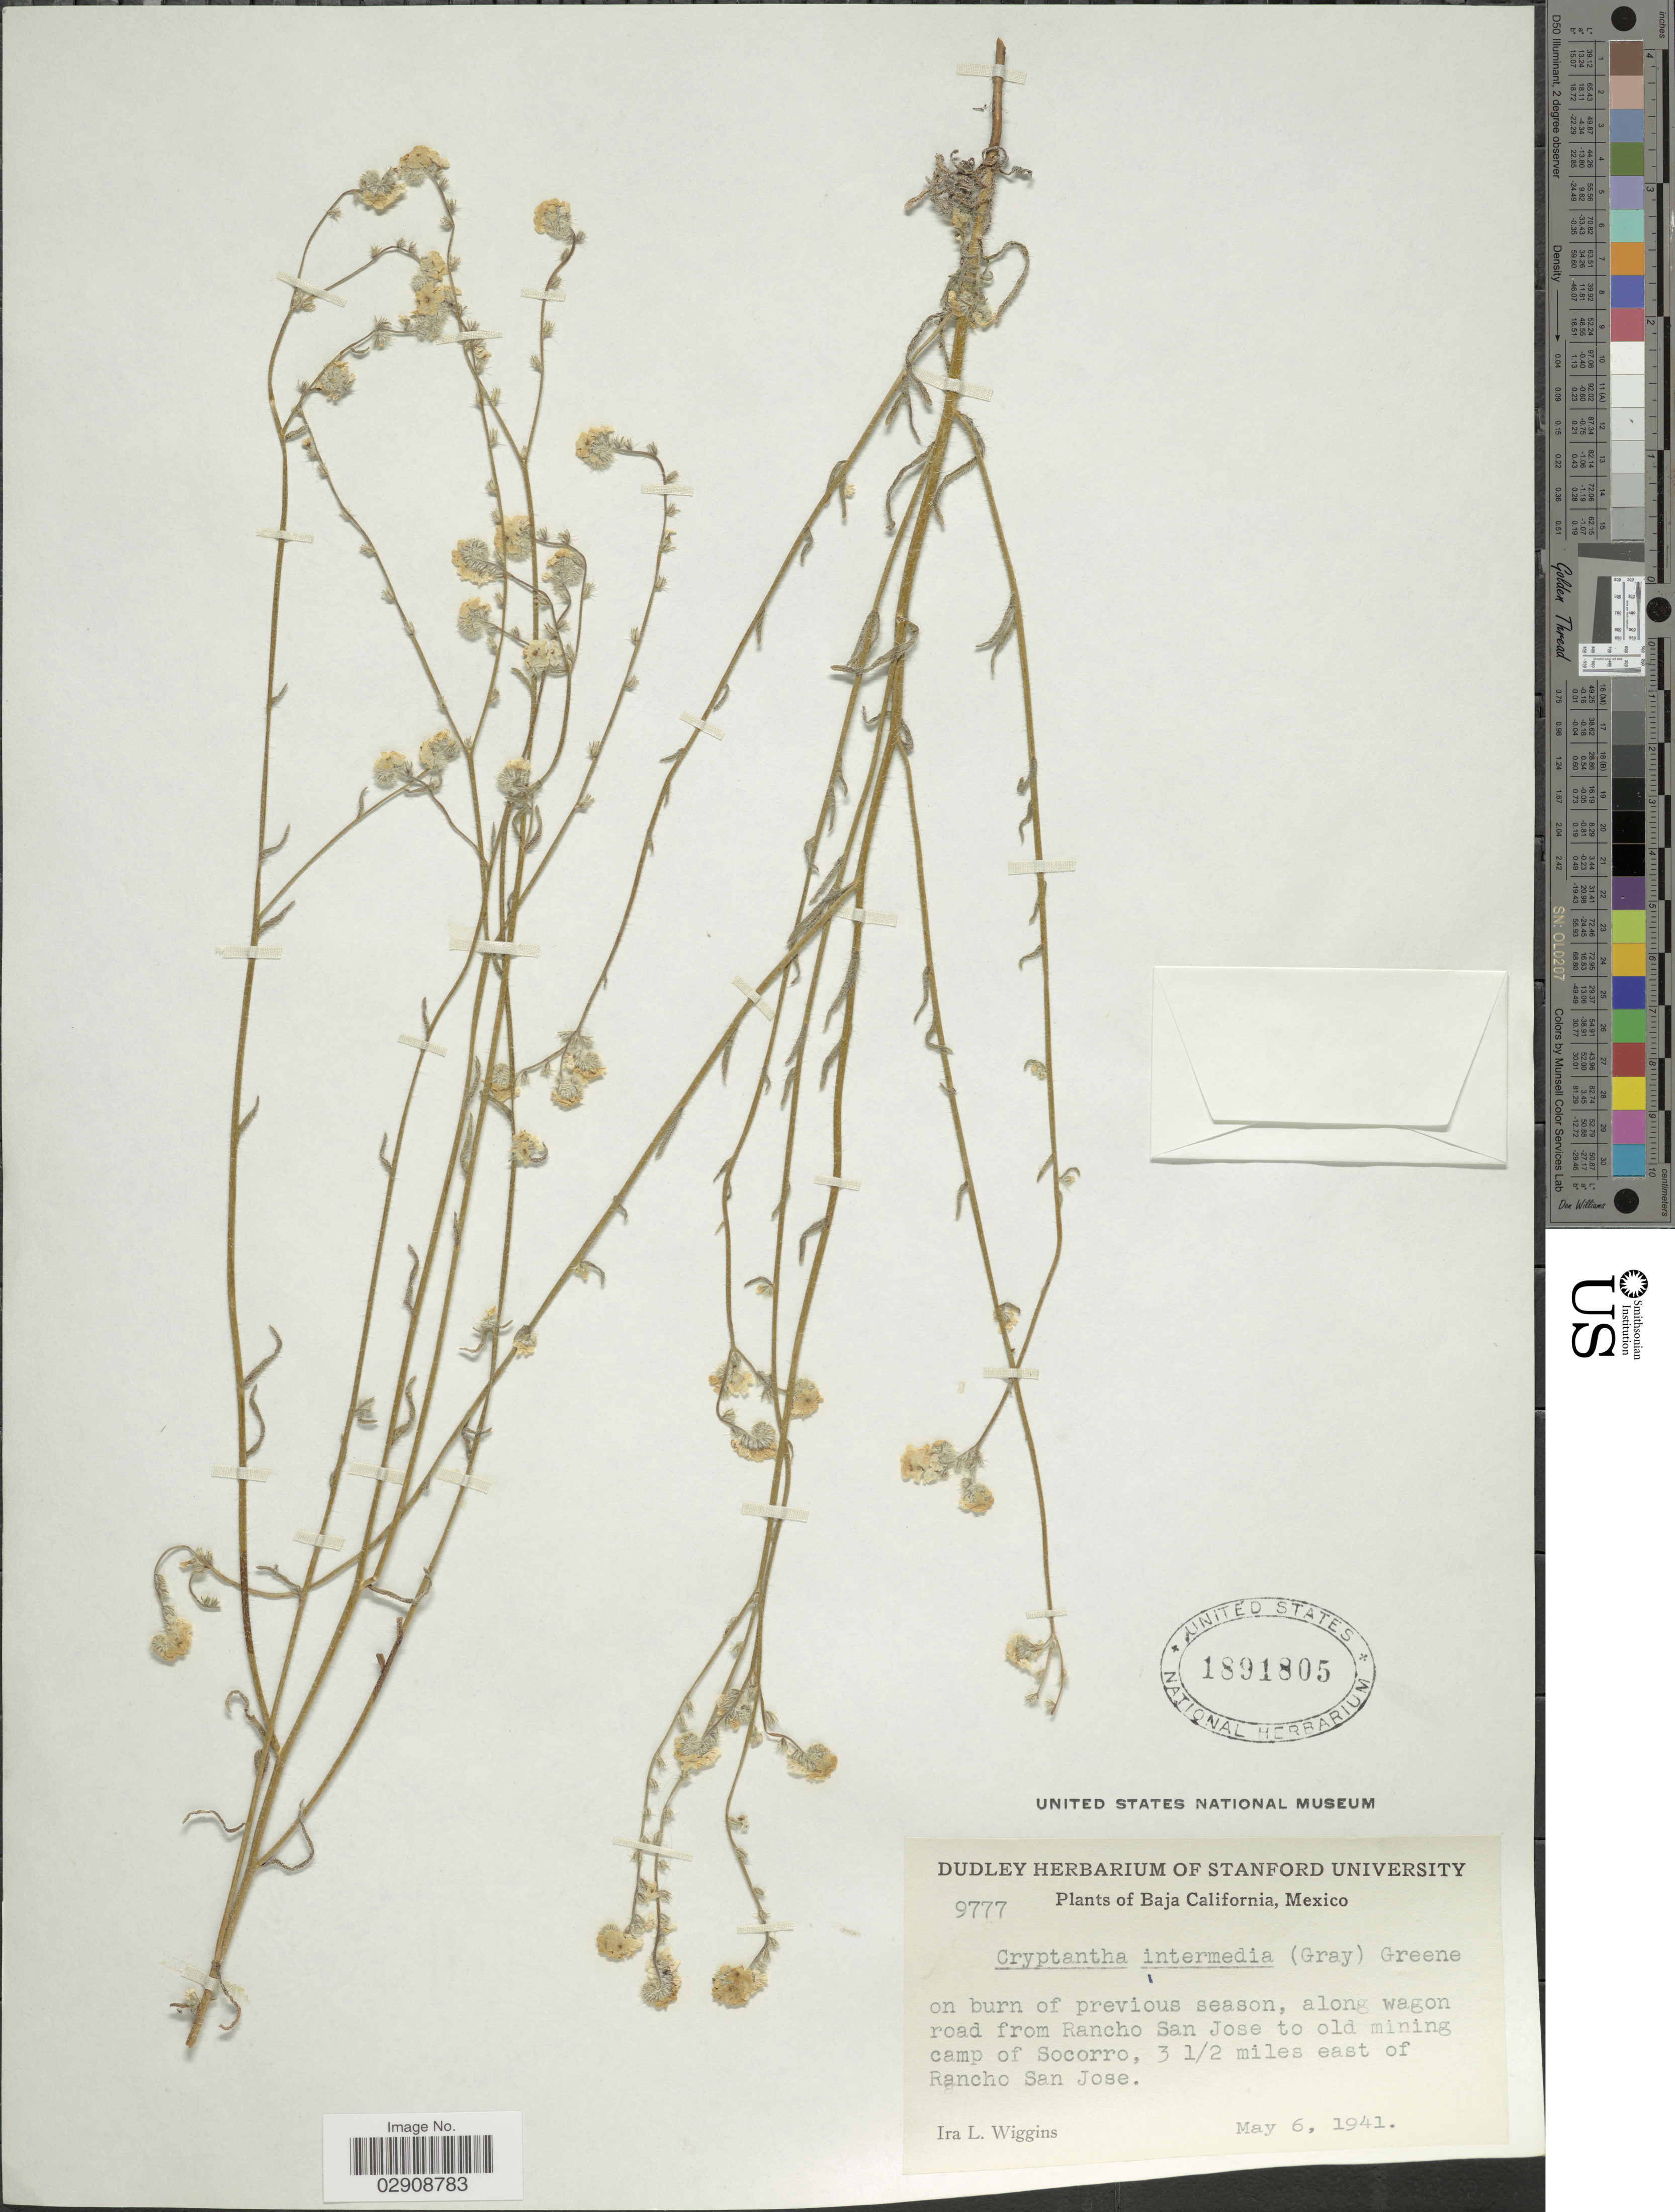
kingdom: Plantae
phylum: Tracheophyta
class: Magnoliopsida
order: Boraginales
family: Boraginaceae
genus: Cryptantha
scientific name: Cryptantha intermedia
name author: (A. Gray) Greene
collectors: I. L. Wiggins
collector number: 9777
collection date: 1941-05-06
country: Mexico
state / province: Baja California Norte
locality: Along wagon road from Rancho San Jose to old mining camp of Socorro, 3½ miles east of Rancho San Jose.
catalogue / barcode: US 1891805